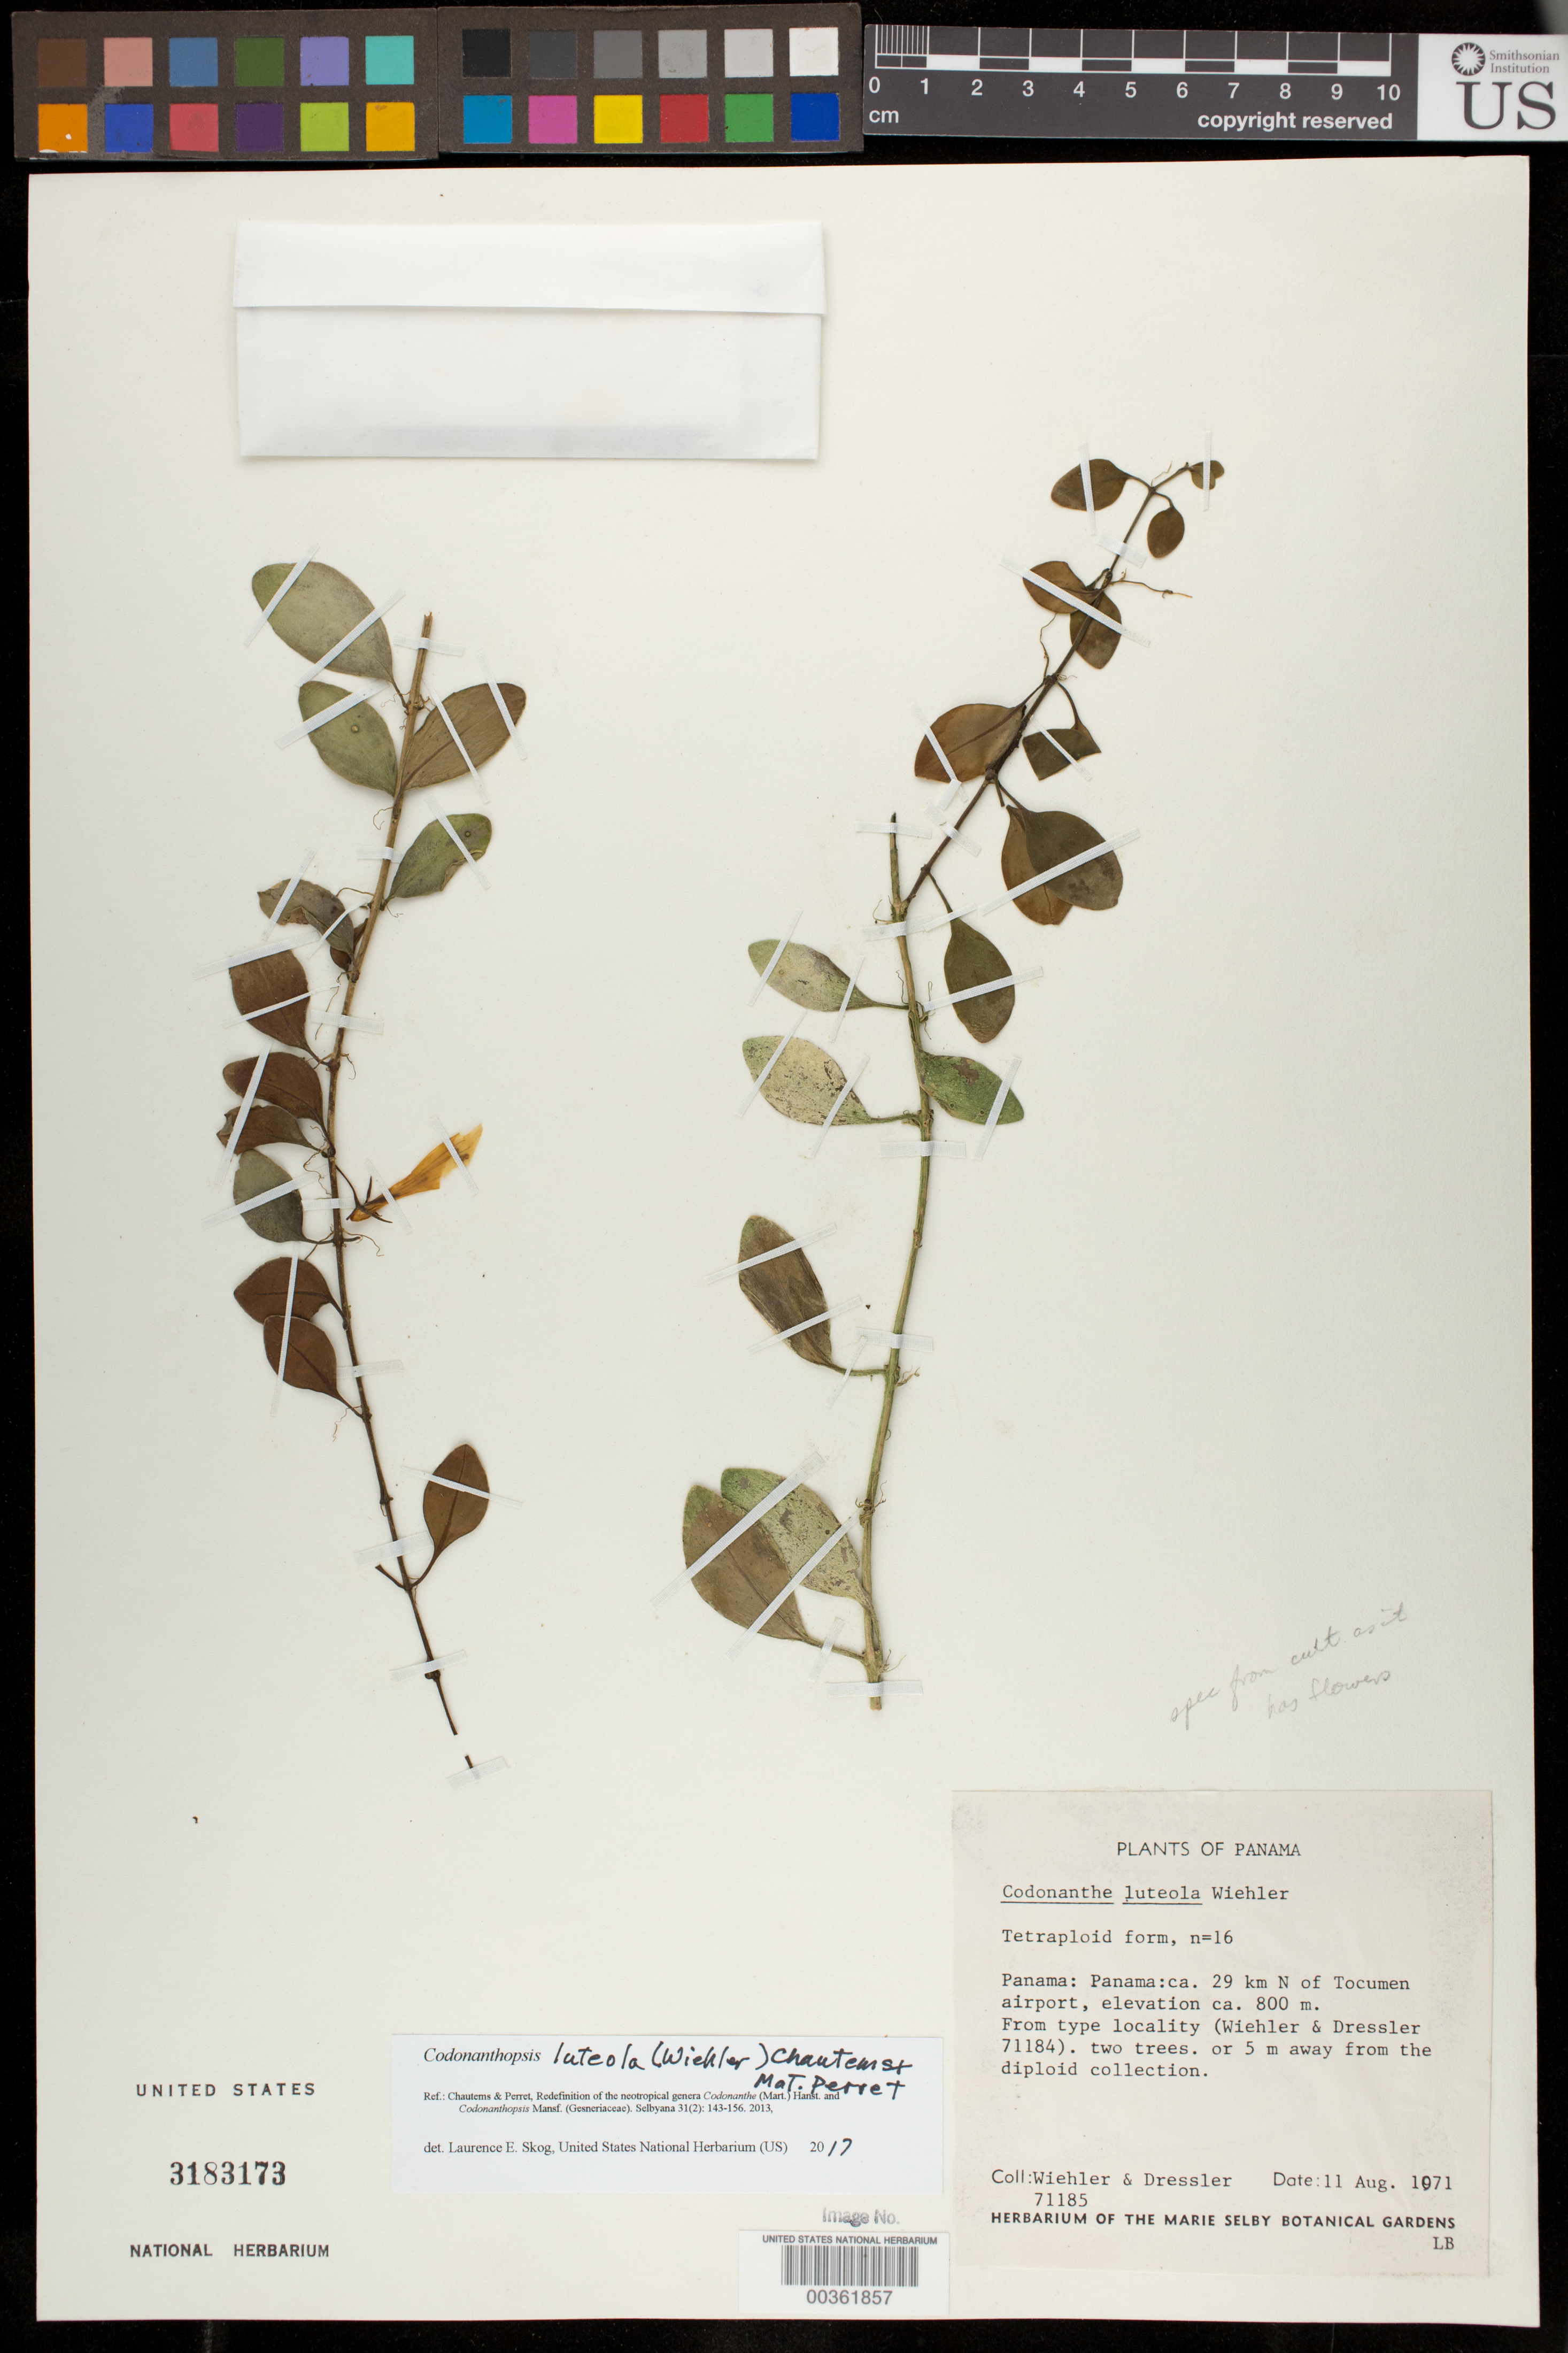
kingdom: Plantae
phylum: Tracheophyta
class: Magnoliopsida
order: Lamiales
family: Gesneriaceae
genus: Codonanthopsis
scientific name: Codonanthopsis luteola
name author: (Wiehler) Chautems & Mat.Perret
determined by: Skog, Laurence E.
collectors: H. J. Wiehler & R. Dressler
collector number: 71185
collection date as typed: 11 Aug 1971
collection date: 1971-08-11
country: Panama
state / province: Panamá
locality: Ca. 29 km N of Tocumen airport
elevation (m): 800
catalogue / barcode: US 3183173